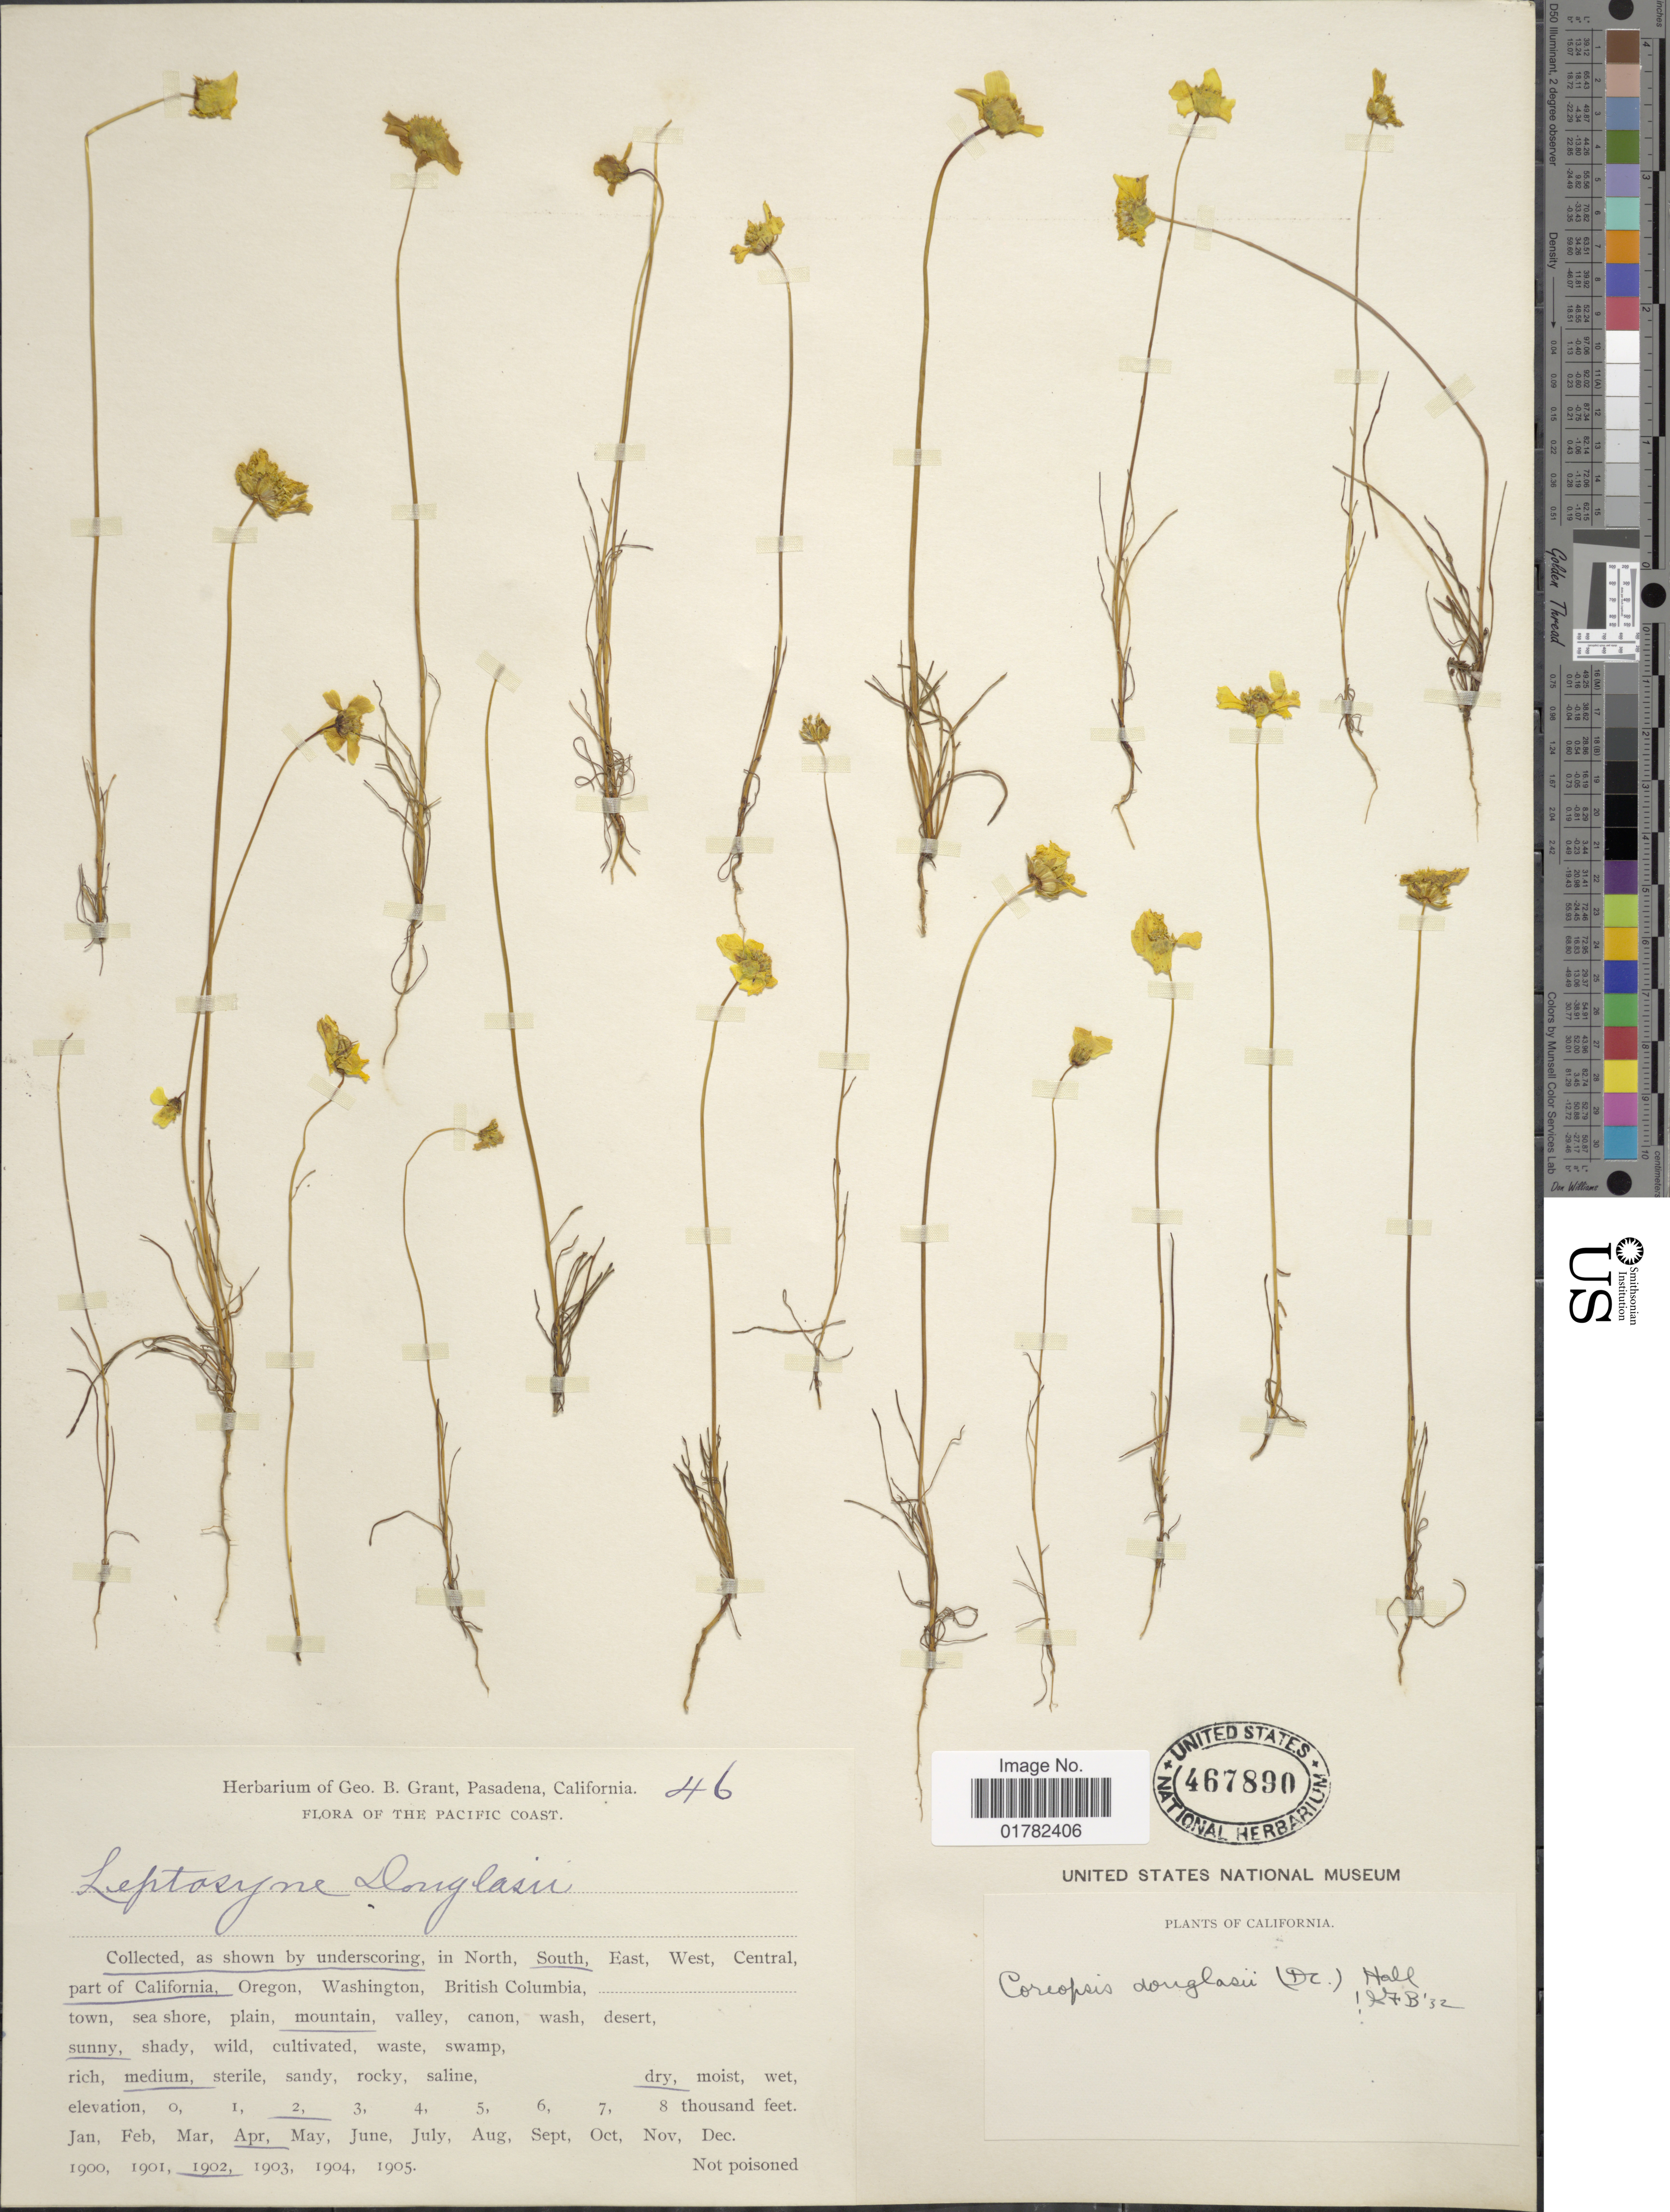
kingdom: Plantae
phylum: Tracheophyta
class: Magnoliopsida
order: Asterales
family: Asteraceae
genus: Coreopsis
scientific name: Coreopsis douglasii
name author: (DC.) H.M. Hall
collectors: ex herb. G. B. Grant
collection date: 1902-04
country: United States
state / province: California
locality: North South, part of California, mountain, sunny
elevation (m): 610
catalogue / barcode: US 467890